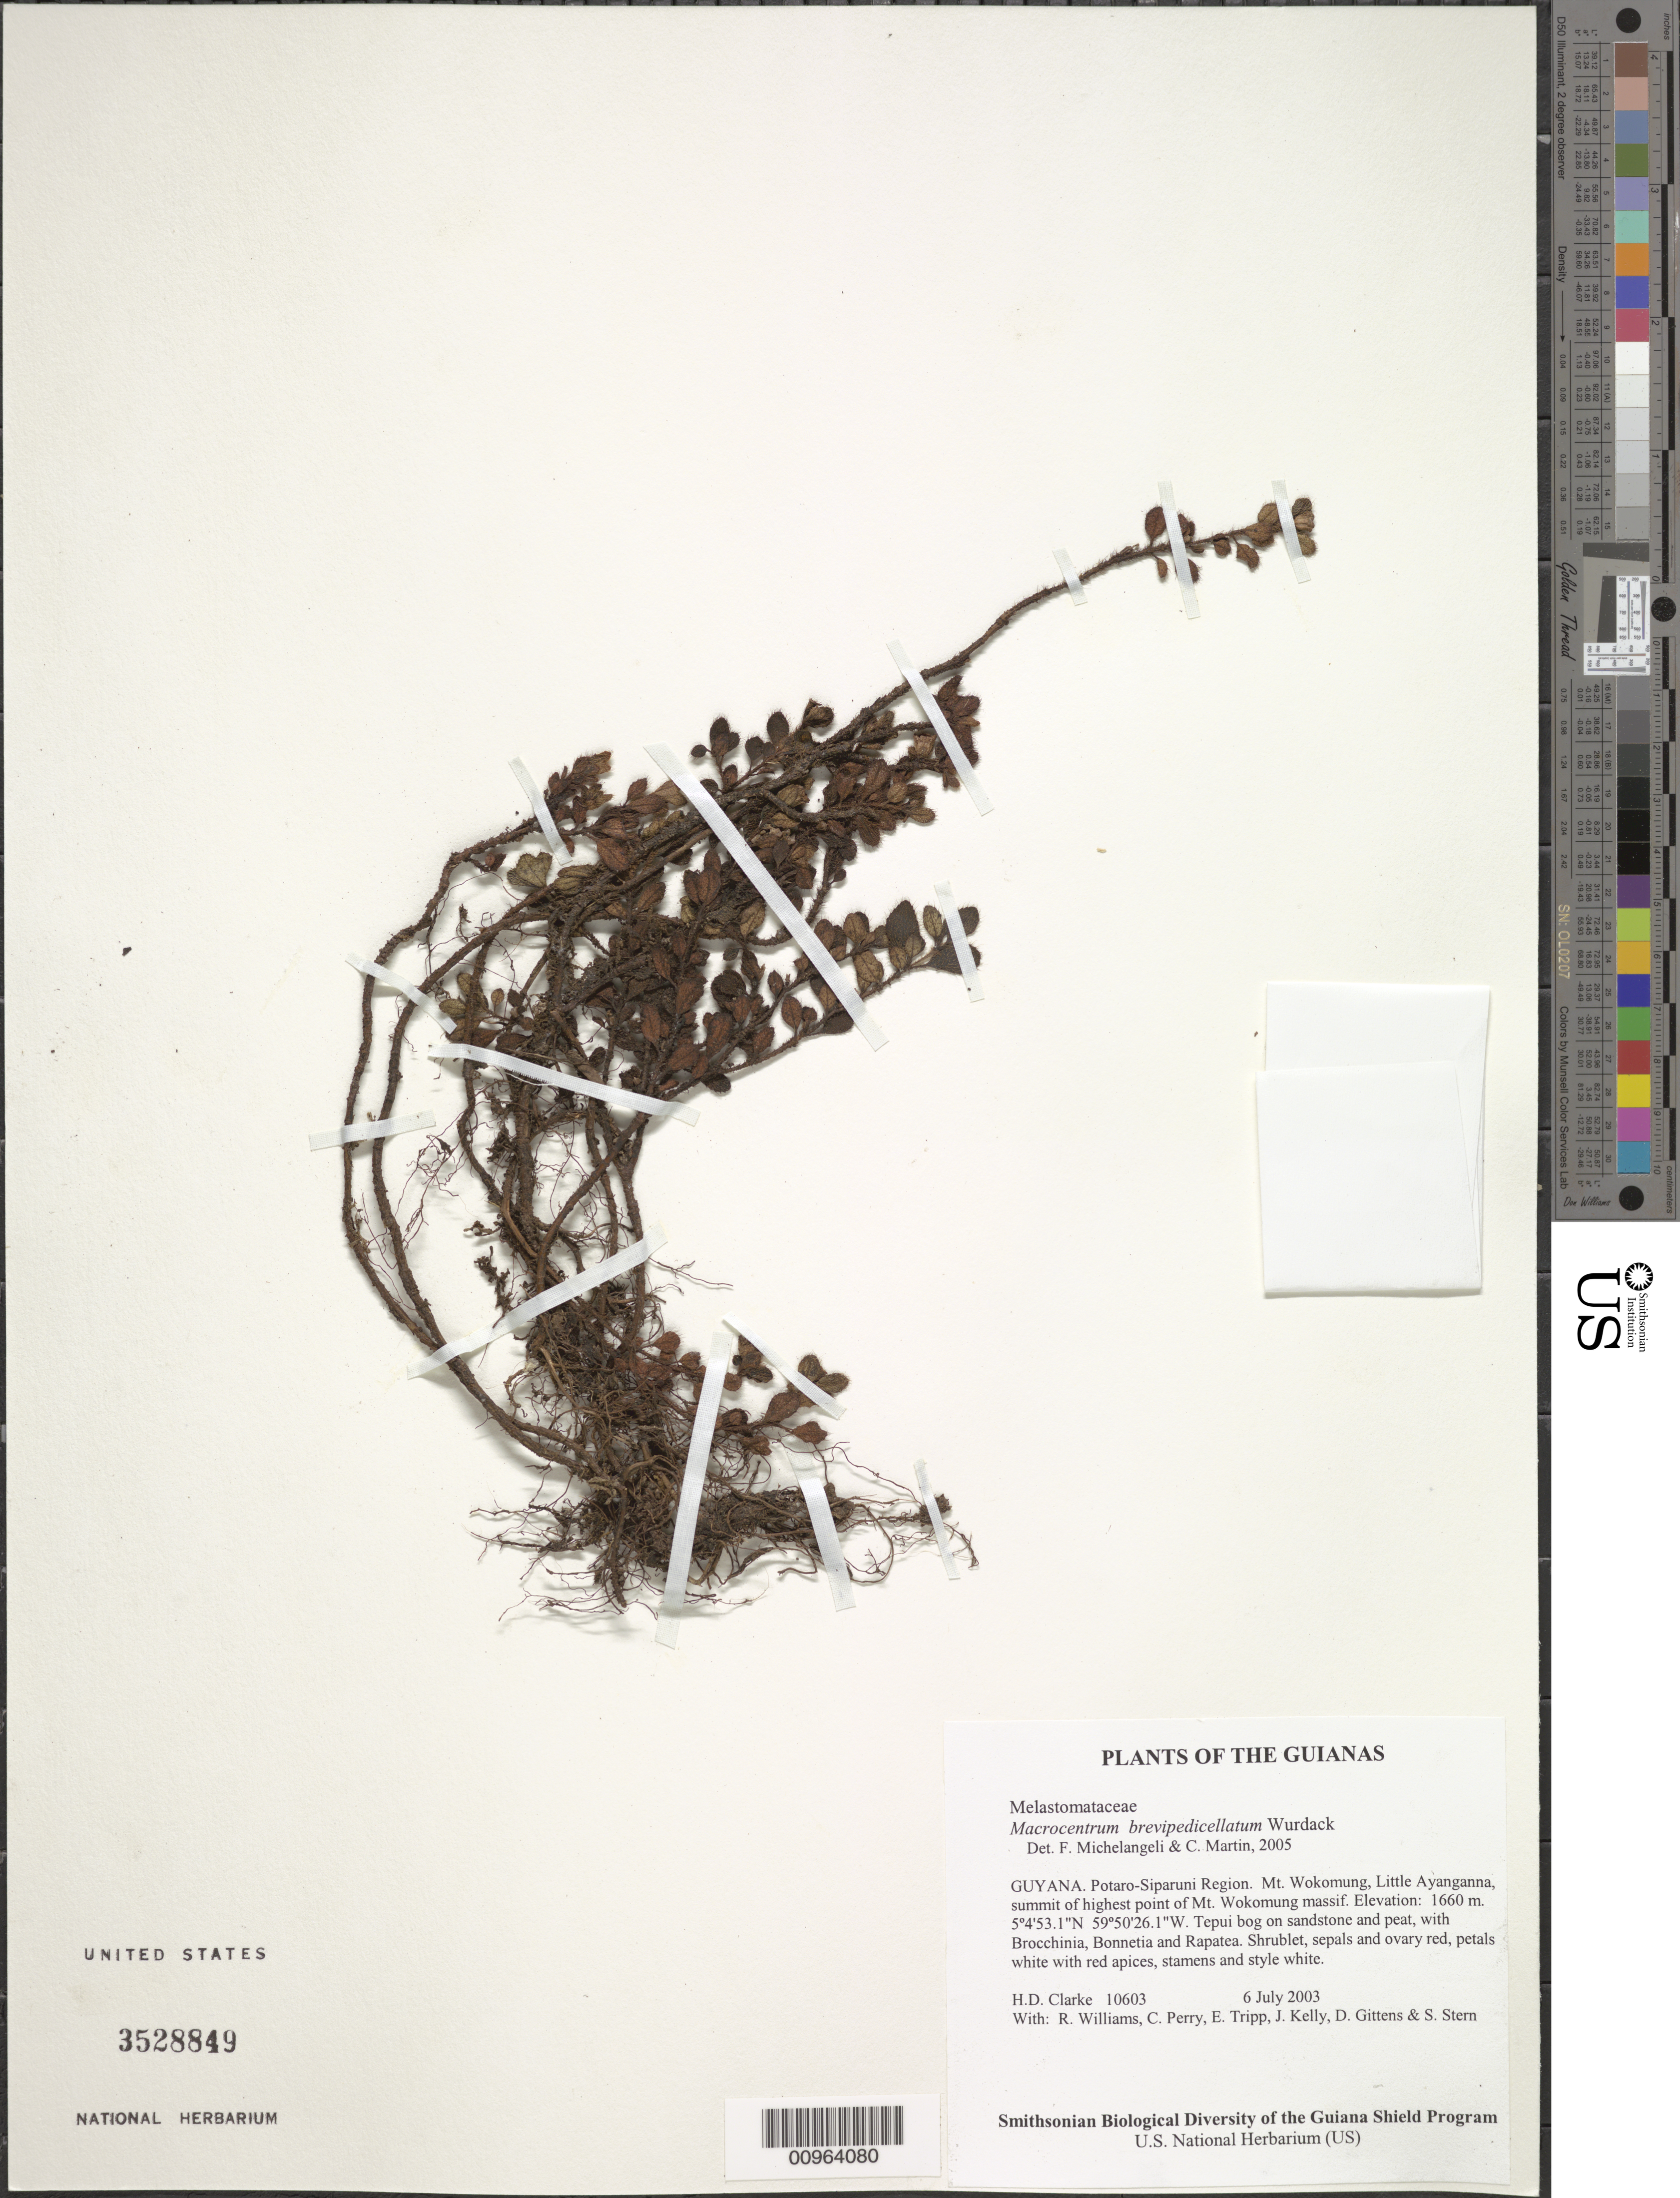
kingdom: Plantae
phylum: Tracheophyta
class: Magnoliopsida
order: Myrtales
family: Melastomataceae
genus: Macrocentrum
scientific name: Macrocentrum brevipedicellatum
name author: Wurdack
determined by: Michelangeli, F. A.; Martin, C.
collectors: H. D. Clarke, R. Williams, C. Perry, E. Tripp, J. Kelly, D. Gittens & S. R. Stern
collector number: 10603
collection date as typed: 6 July 2003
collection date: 2003-07-06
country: Guyana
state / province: Potaro-Siparuni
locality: Mt. Wokomung, Little Ayanganna, summit of highest point of Mt. Wokomung massif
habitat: Tepui bog on sandstone and peat, with Brocchinia, Bonnetia and Rapatea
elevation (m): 1660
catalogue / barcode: US 3528849